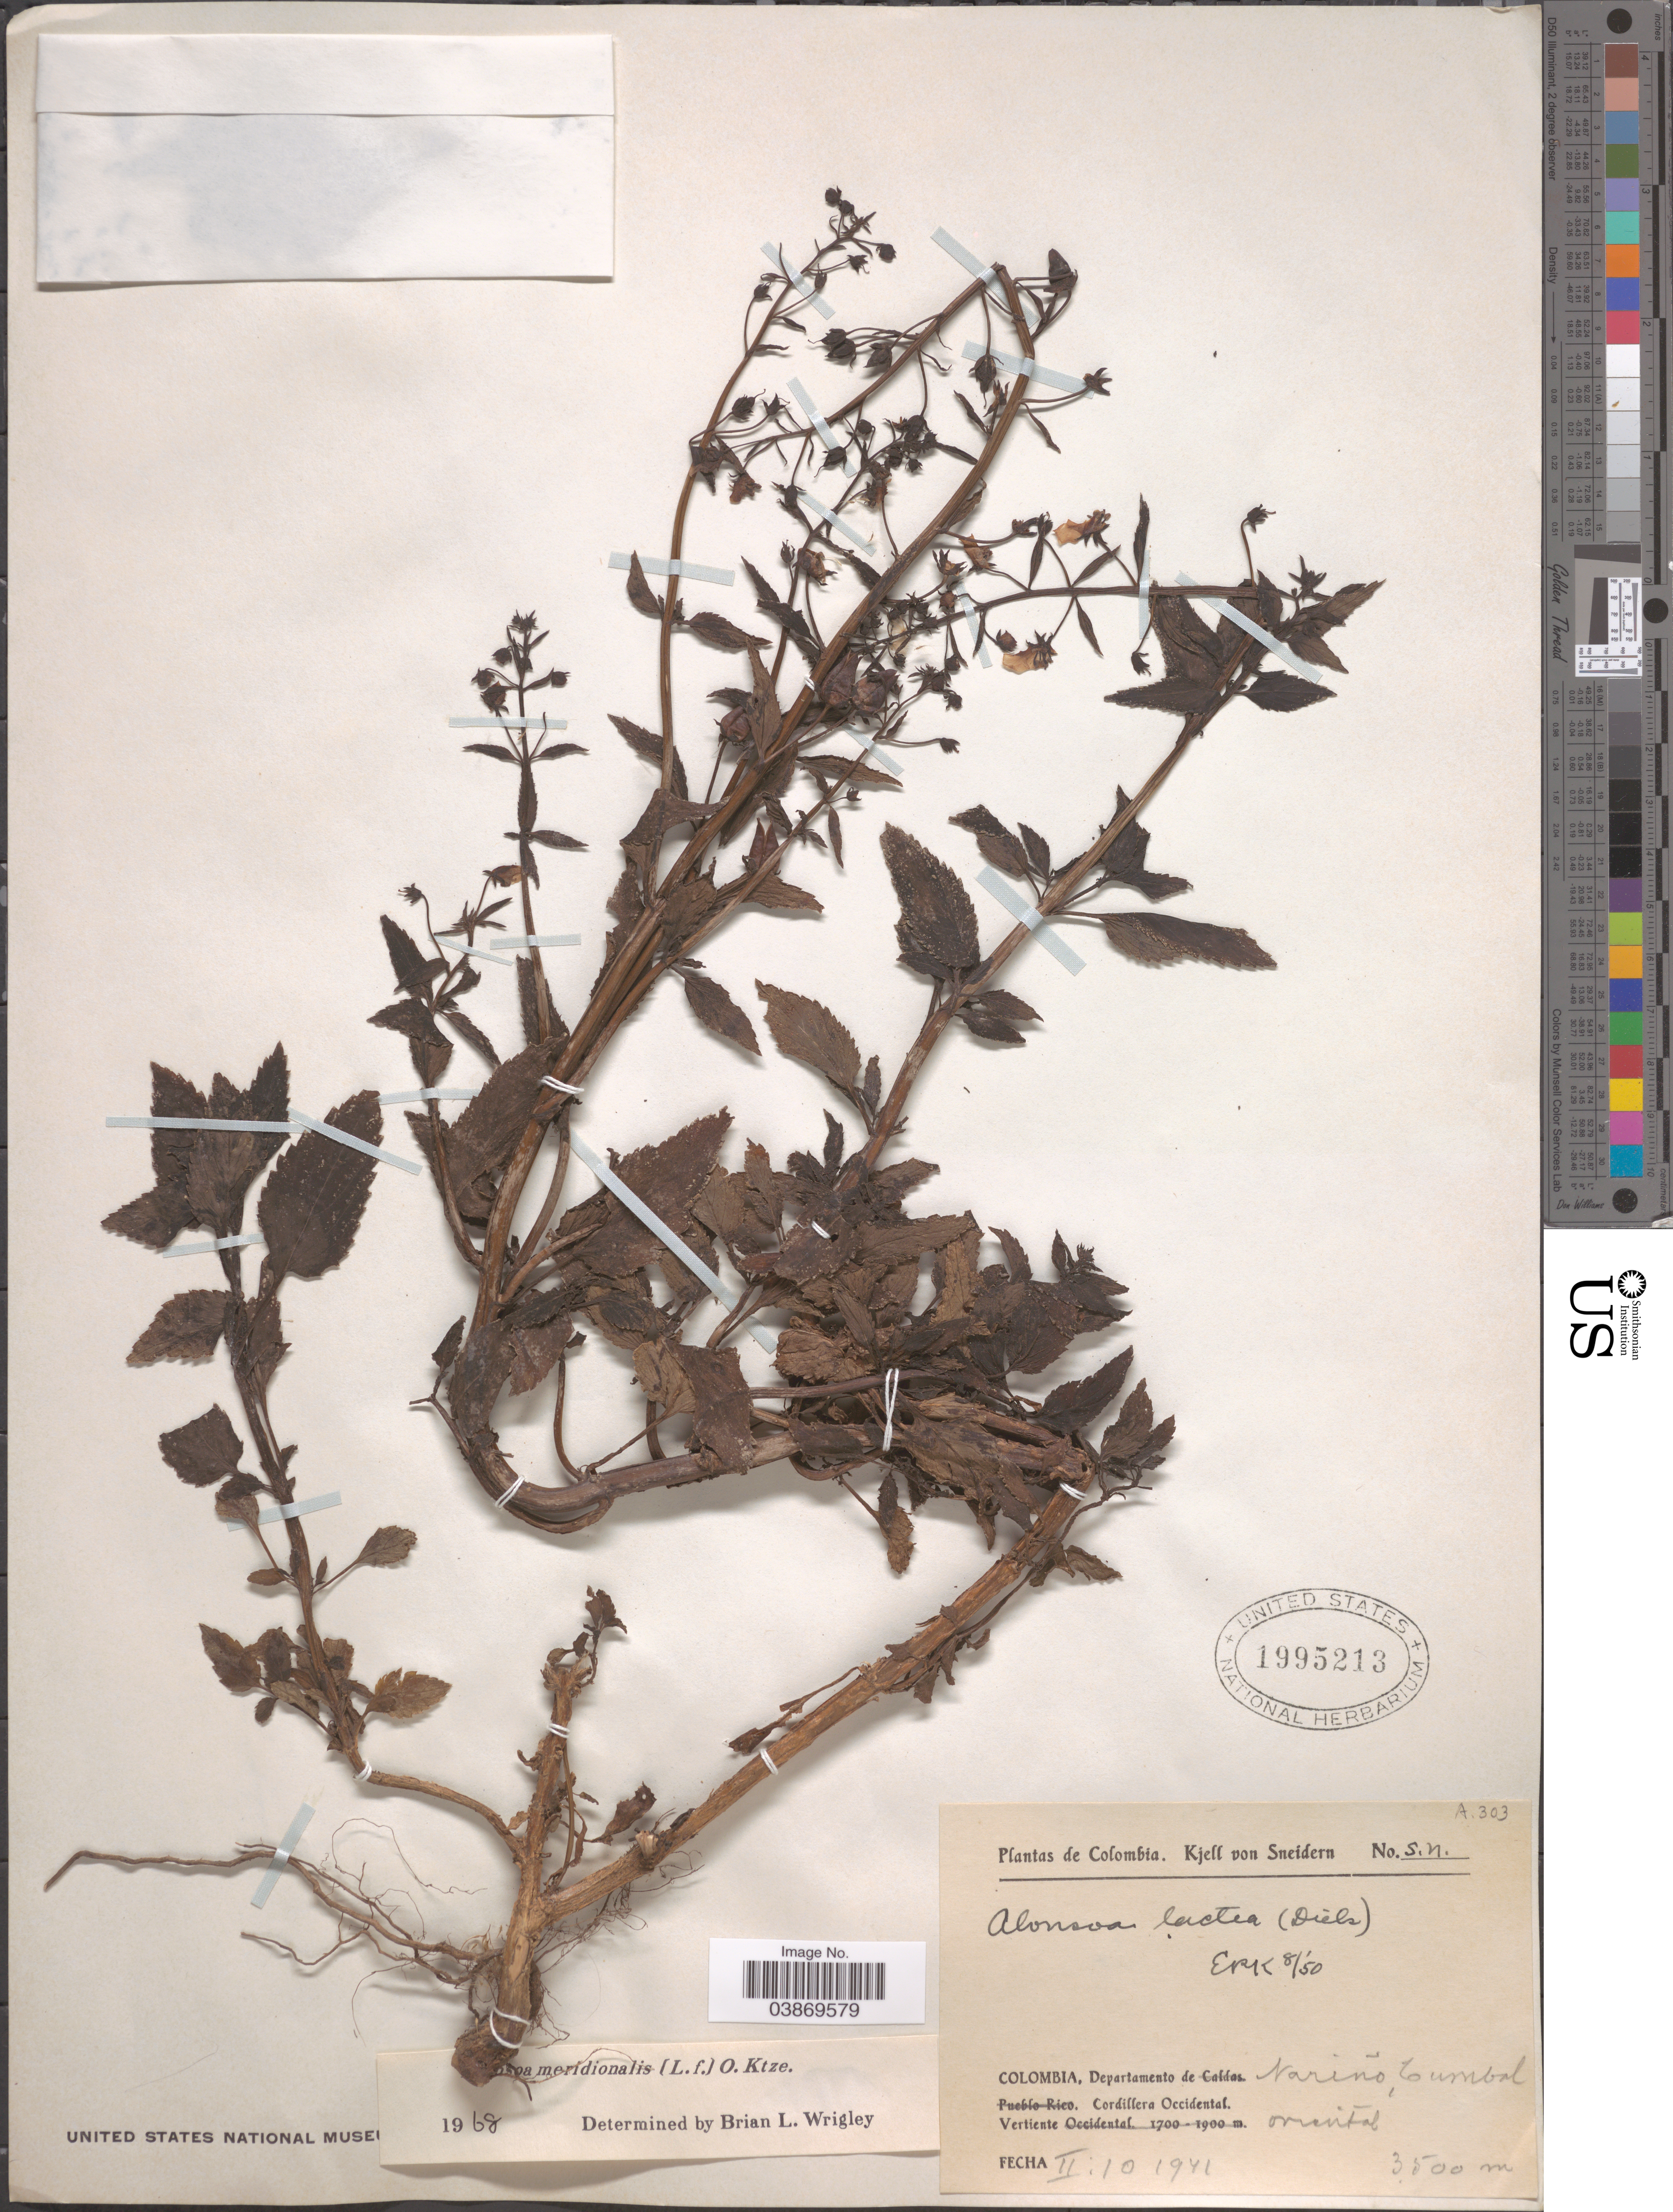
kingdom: Plantae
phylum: Tracheophyta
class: Magnoliopsida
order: Lamiales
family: Scrophulariaceae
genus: Alonsoa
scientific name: Alonsoa meridionalis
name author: (L. f.) Kuntze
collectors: K. von Sneidern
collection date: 1941-02-10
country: Colombia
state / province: Nariño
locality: Departamento de Nariño, Cumbal. Cordillera Occidental. Vertiente oriental.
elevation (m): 3500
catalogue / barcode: US 1995213